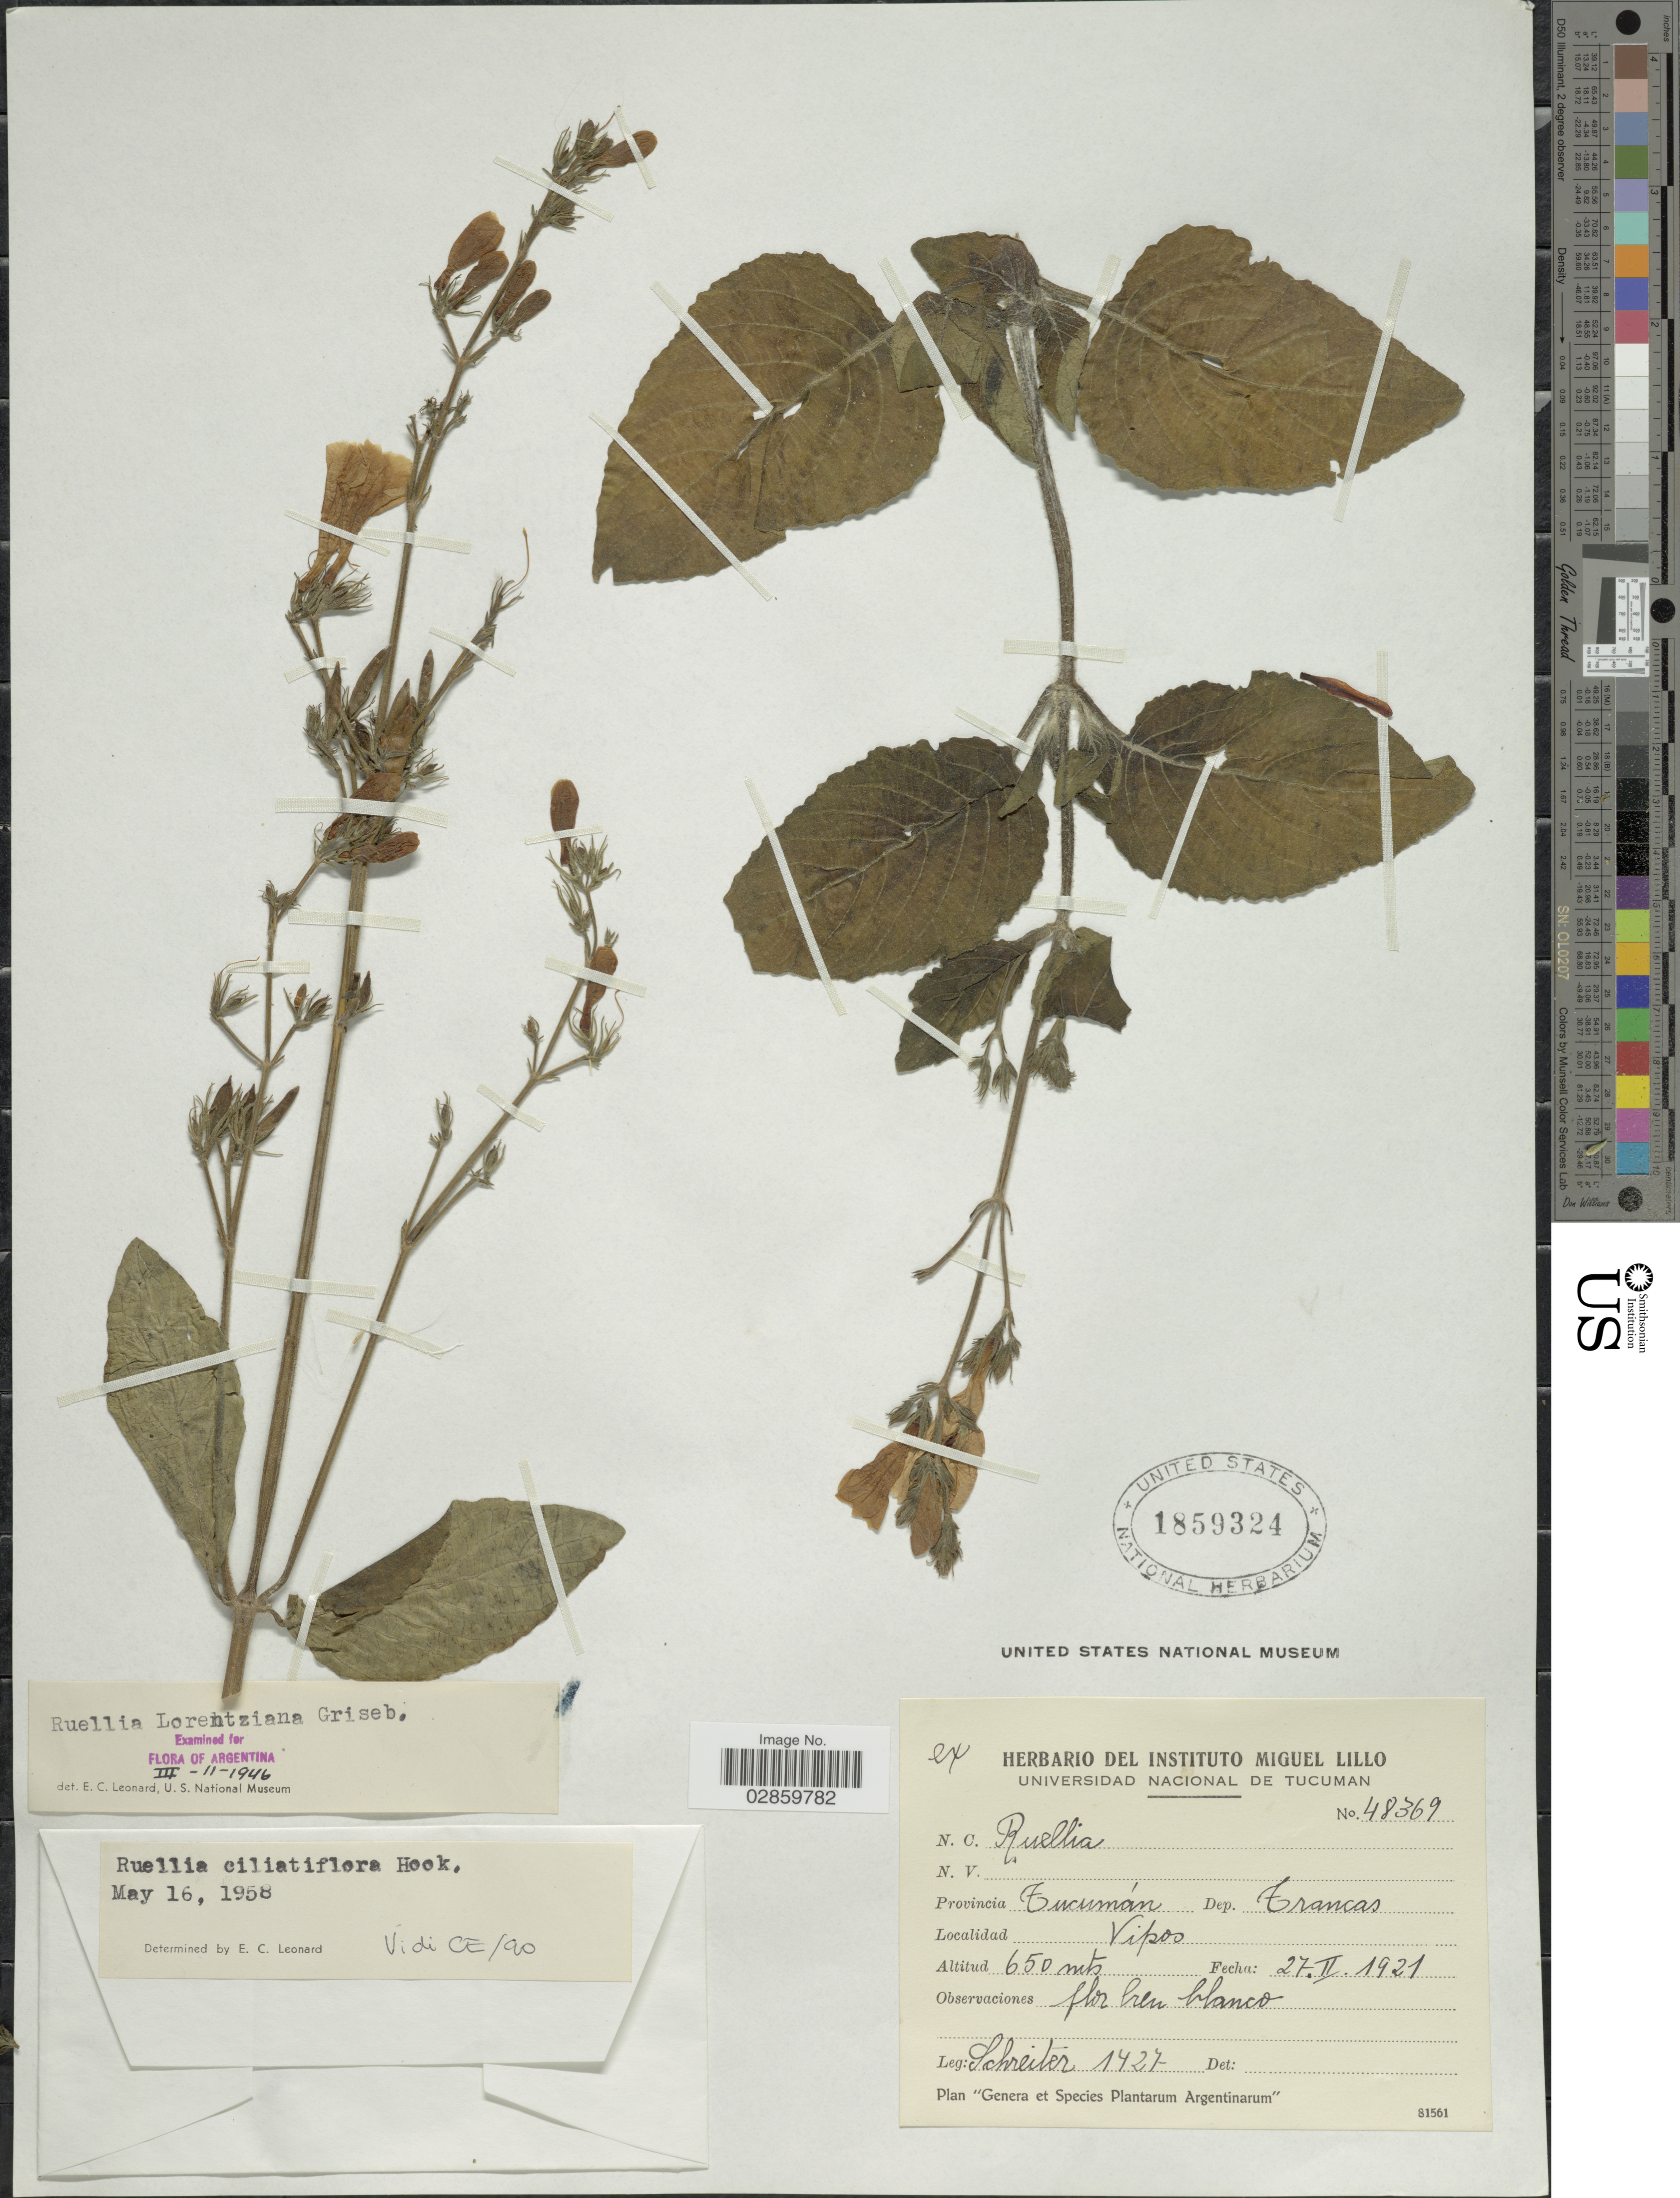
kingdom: Plantae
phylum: Tracheophyta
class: Magnoliopsida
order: Lamiales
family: Acanthaceae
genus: Ruellia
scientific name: Ruellia ciliatiflora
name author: Hook.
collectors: -. Schreiter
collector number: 1427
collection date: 1921-02-27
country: Argentina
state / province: Tucuman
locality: Dep. Trancas. Vipos.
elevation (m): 650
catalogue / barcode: US 1859324